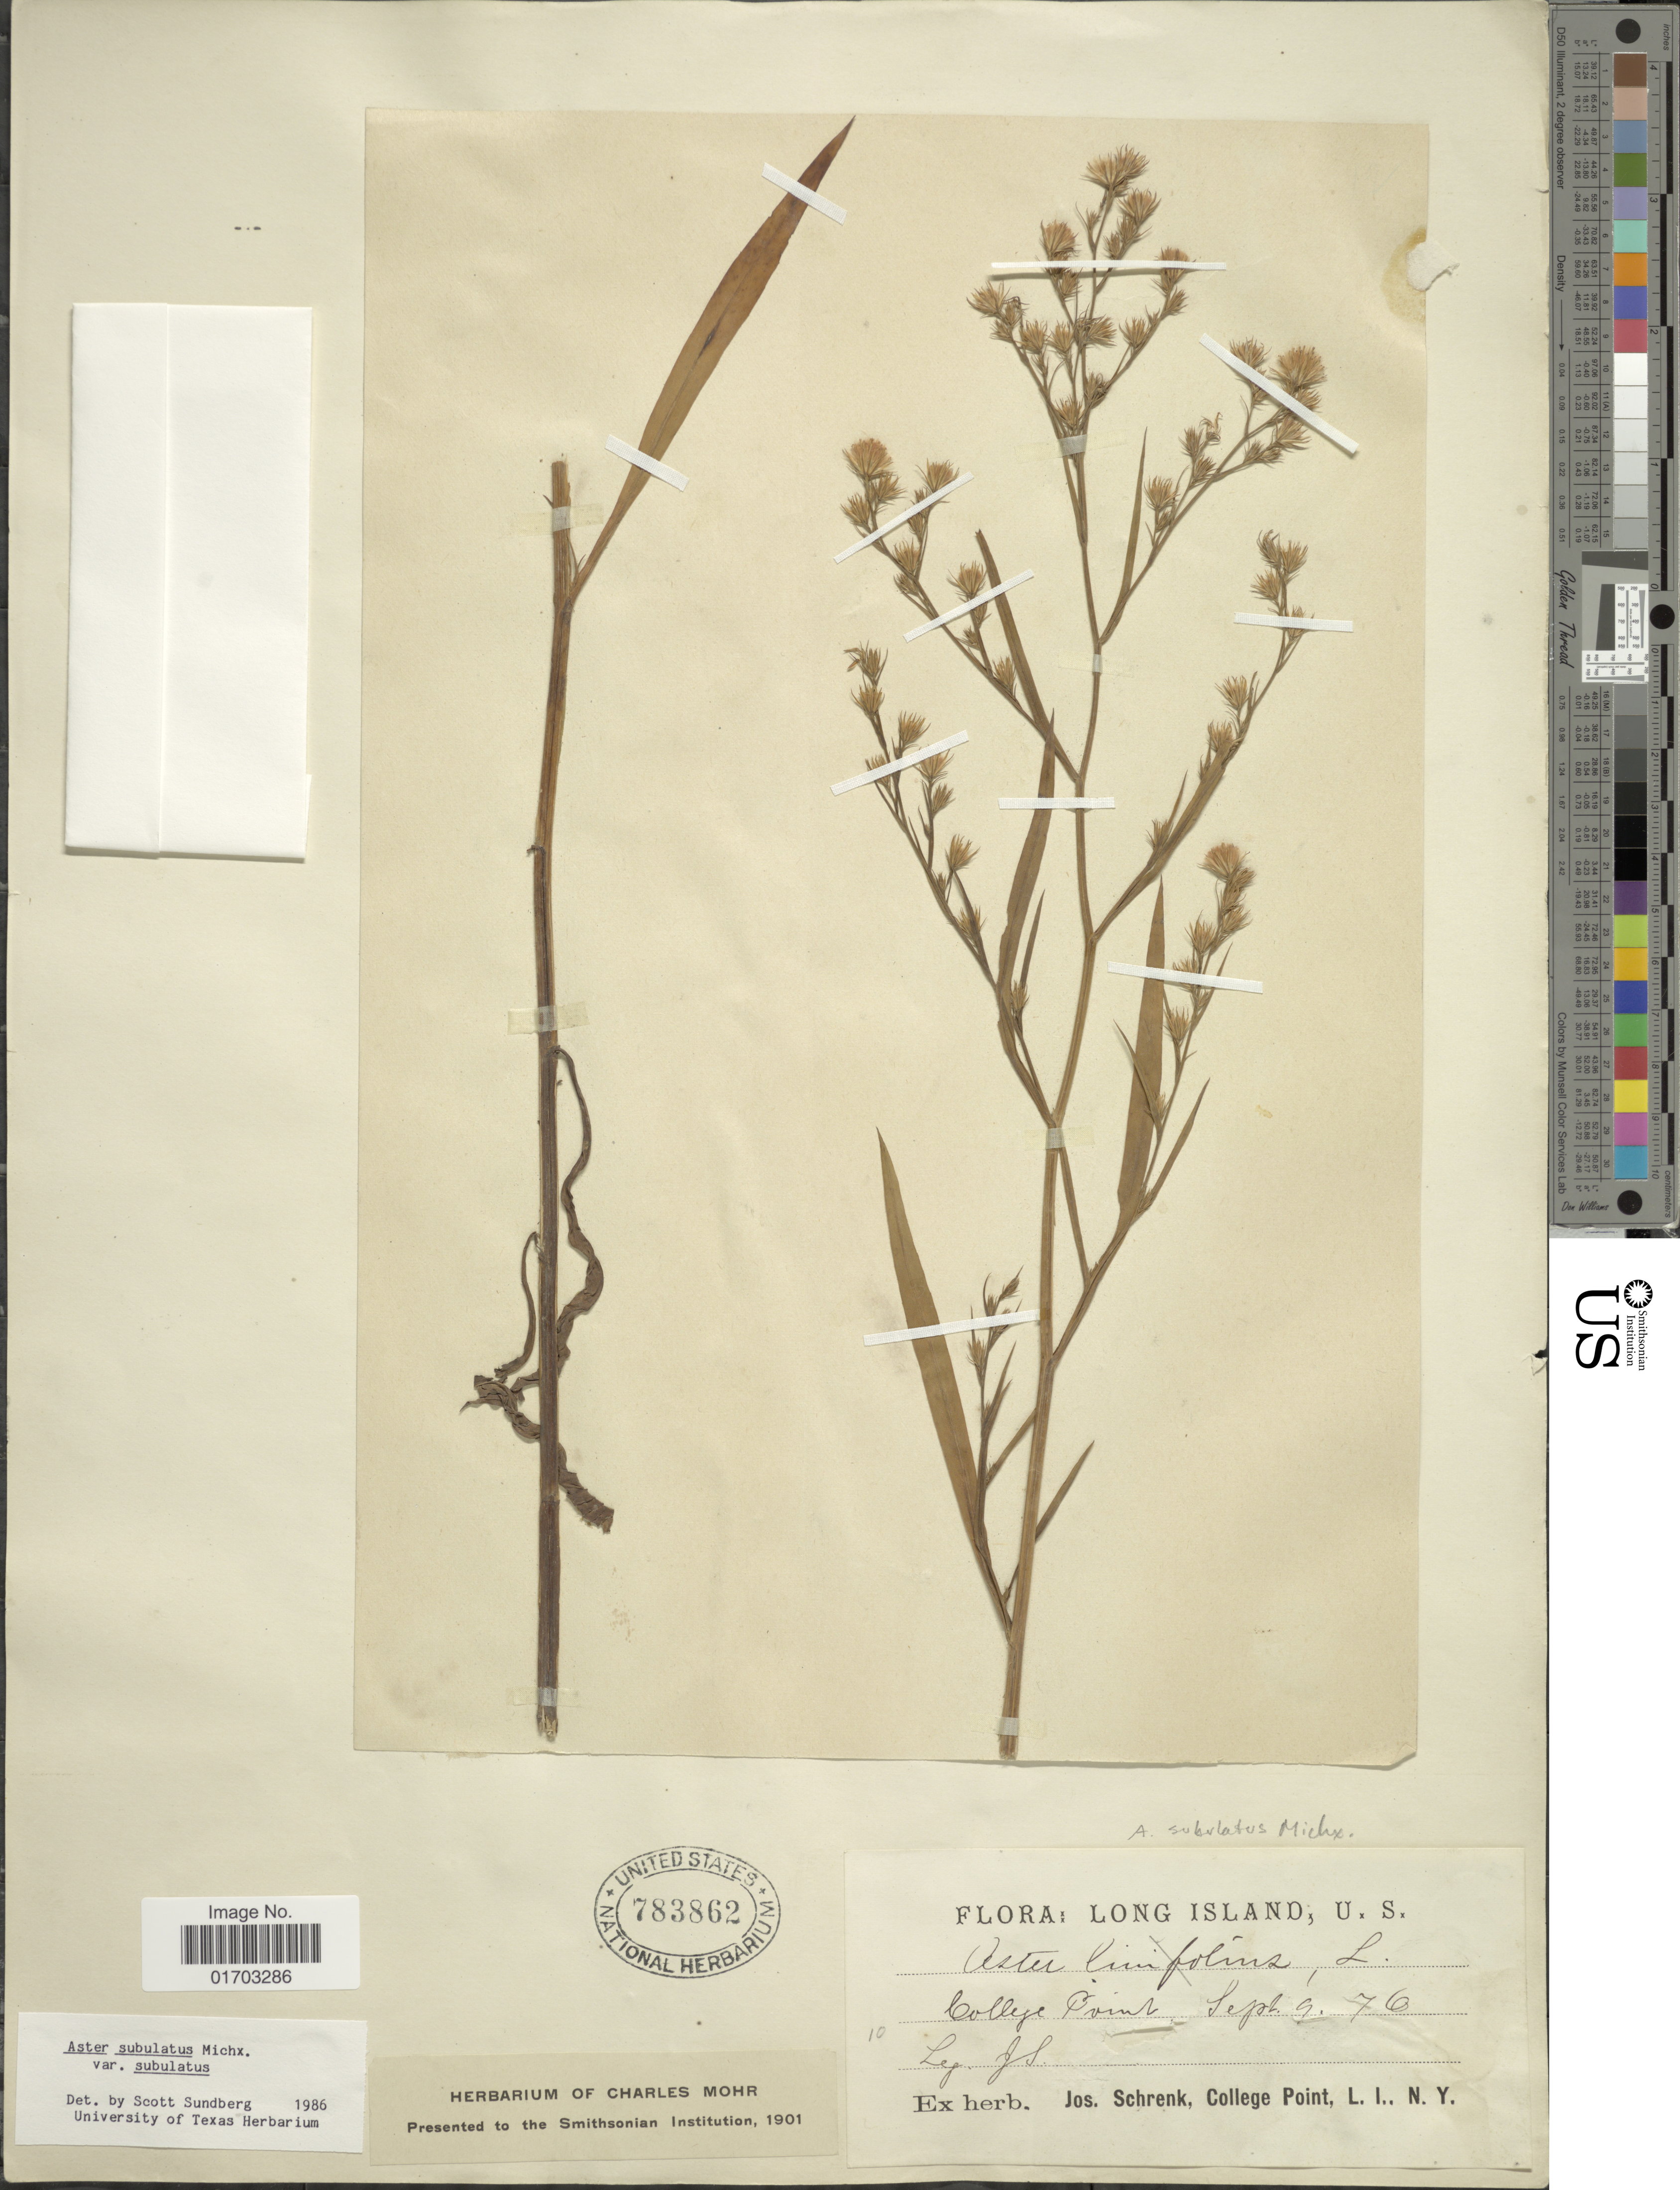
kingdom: Plantae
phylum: Tracheophyta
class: Magnoliopsida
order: Asterales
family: Asteraceae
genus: Symphyotrichum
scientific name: Symphyotrichum subulatum var. subulatum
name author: (Michx.) G.L. Nesom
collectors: J. Schrenk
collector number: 10*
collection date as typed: Transcribed d/m/y: 9/9/76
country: United States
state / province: New York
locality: Long Island, College Point.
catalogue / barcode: US 783862